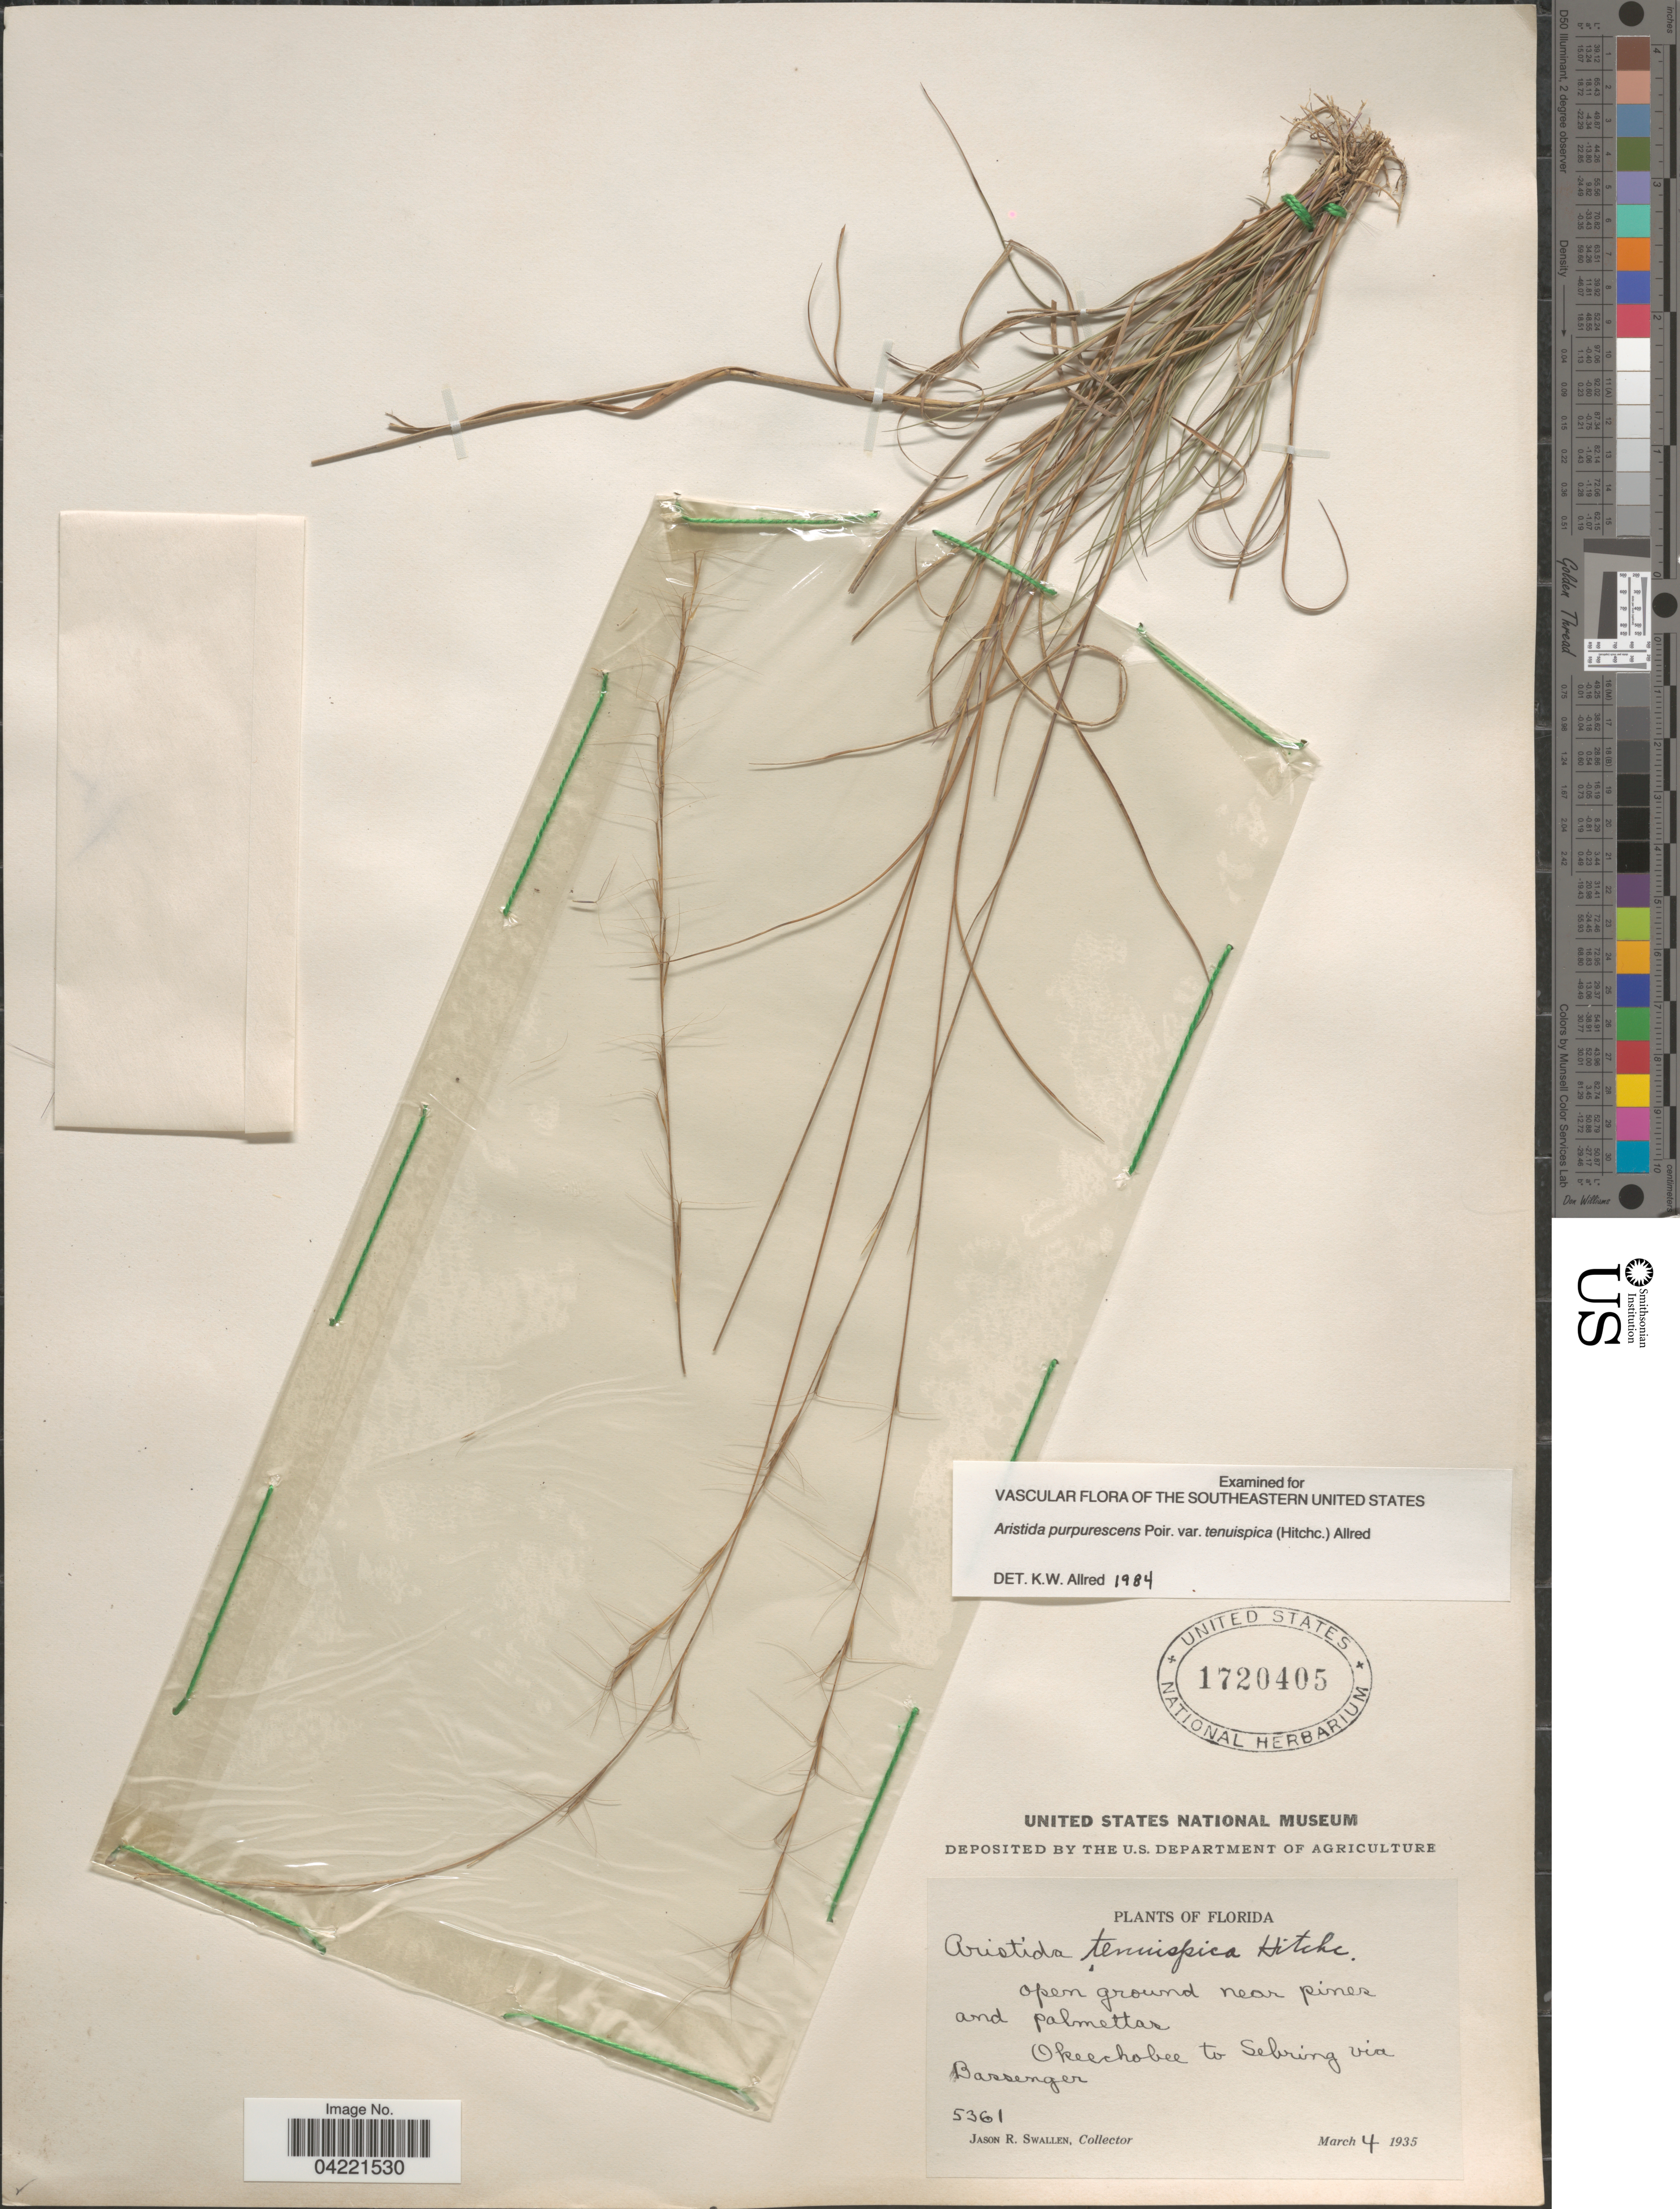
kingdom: Plantae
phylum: Tracheophyta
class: Liliopsida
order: Poales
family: Poaceae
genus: Aristida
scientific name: Aristida purpurascens var. tenuispica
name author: (Hitchc.) Allred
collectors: J. R. Swallen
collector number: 5361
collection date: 1935-03-04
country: United States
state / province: Florida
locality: Okeechobee to Sebring via Bassenger.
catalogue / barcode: US 1720405